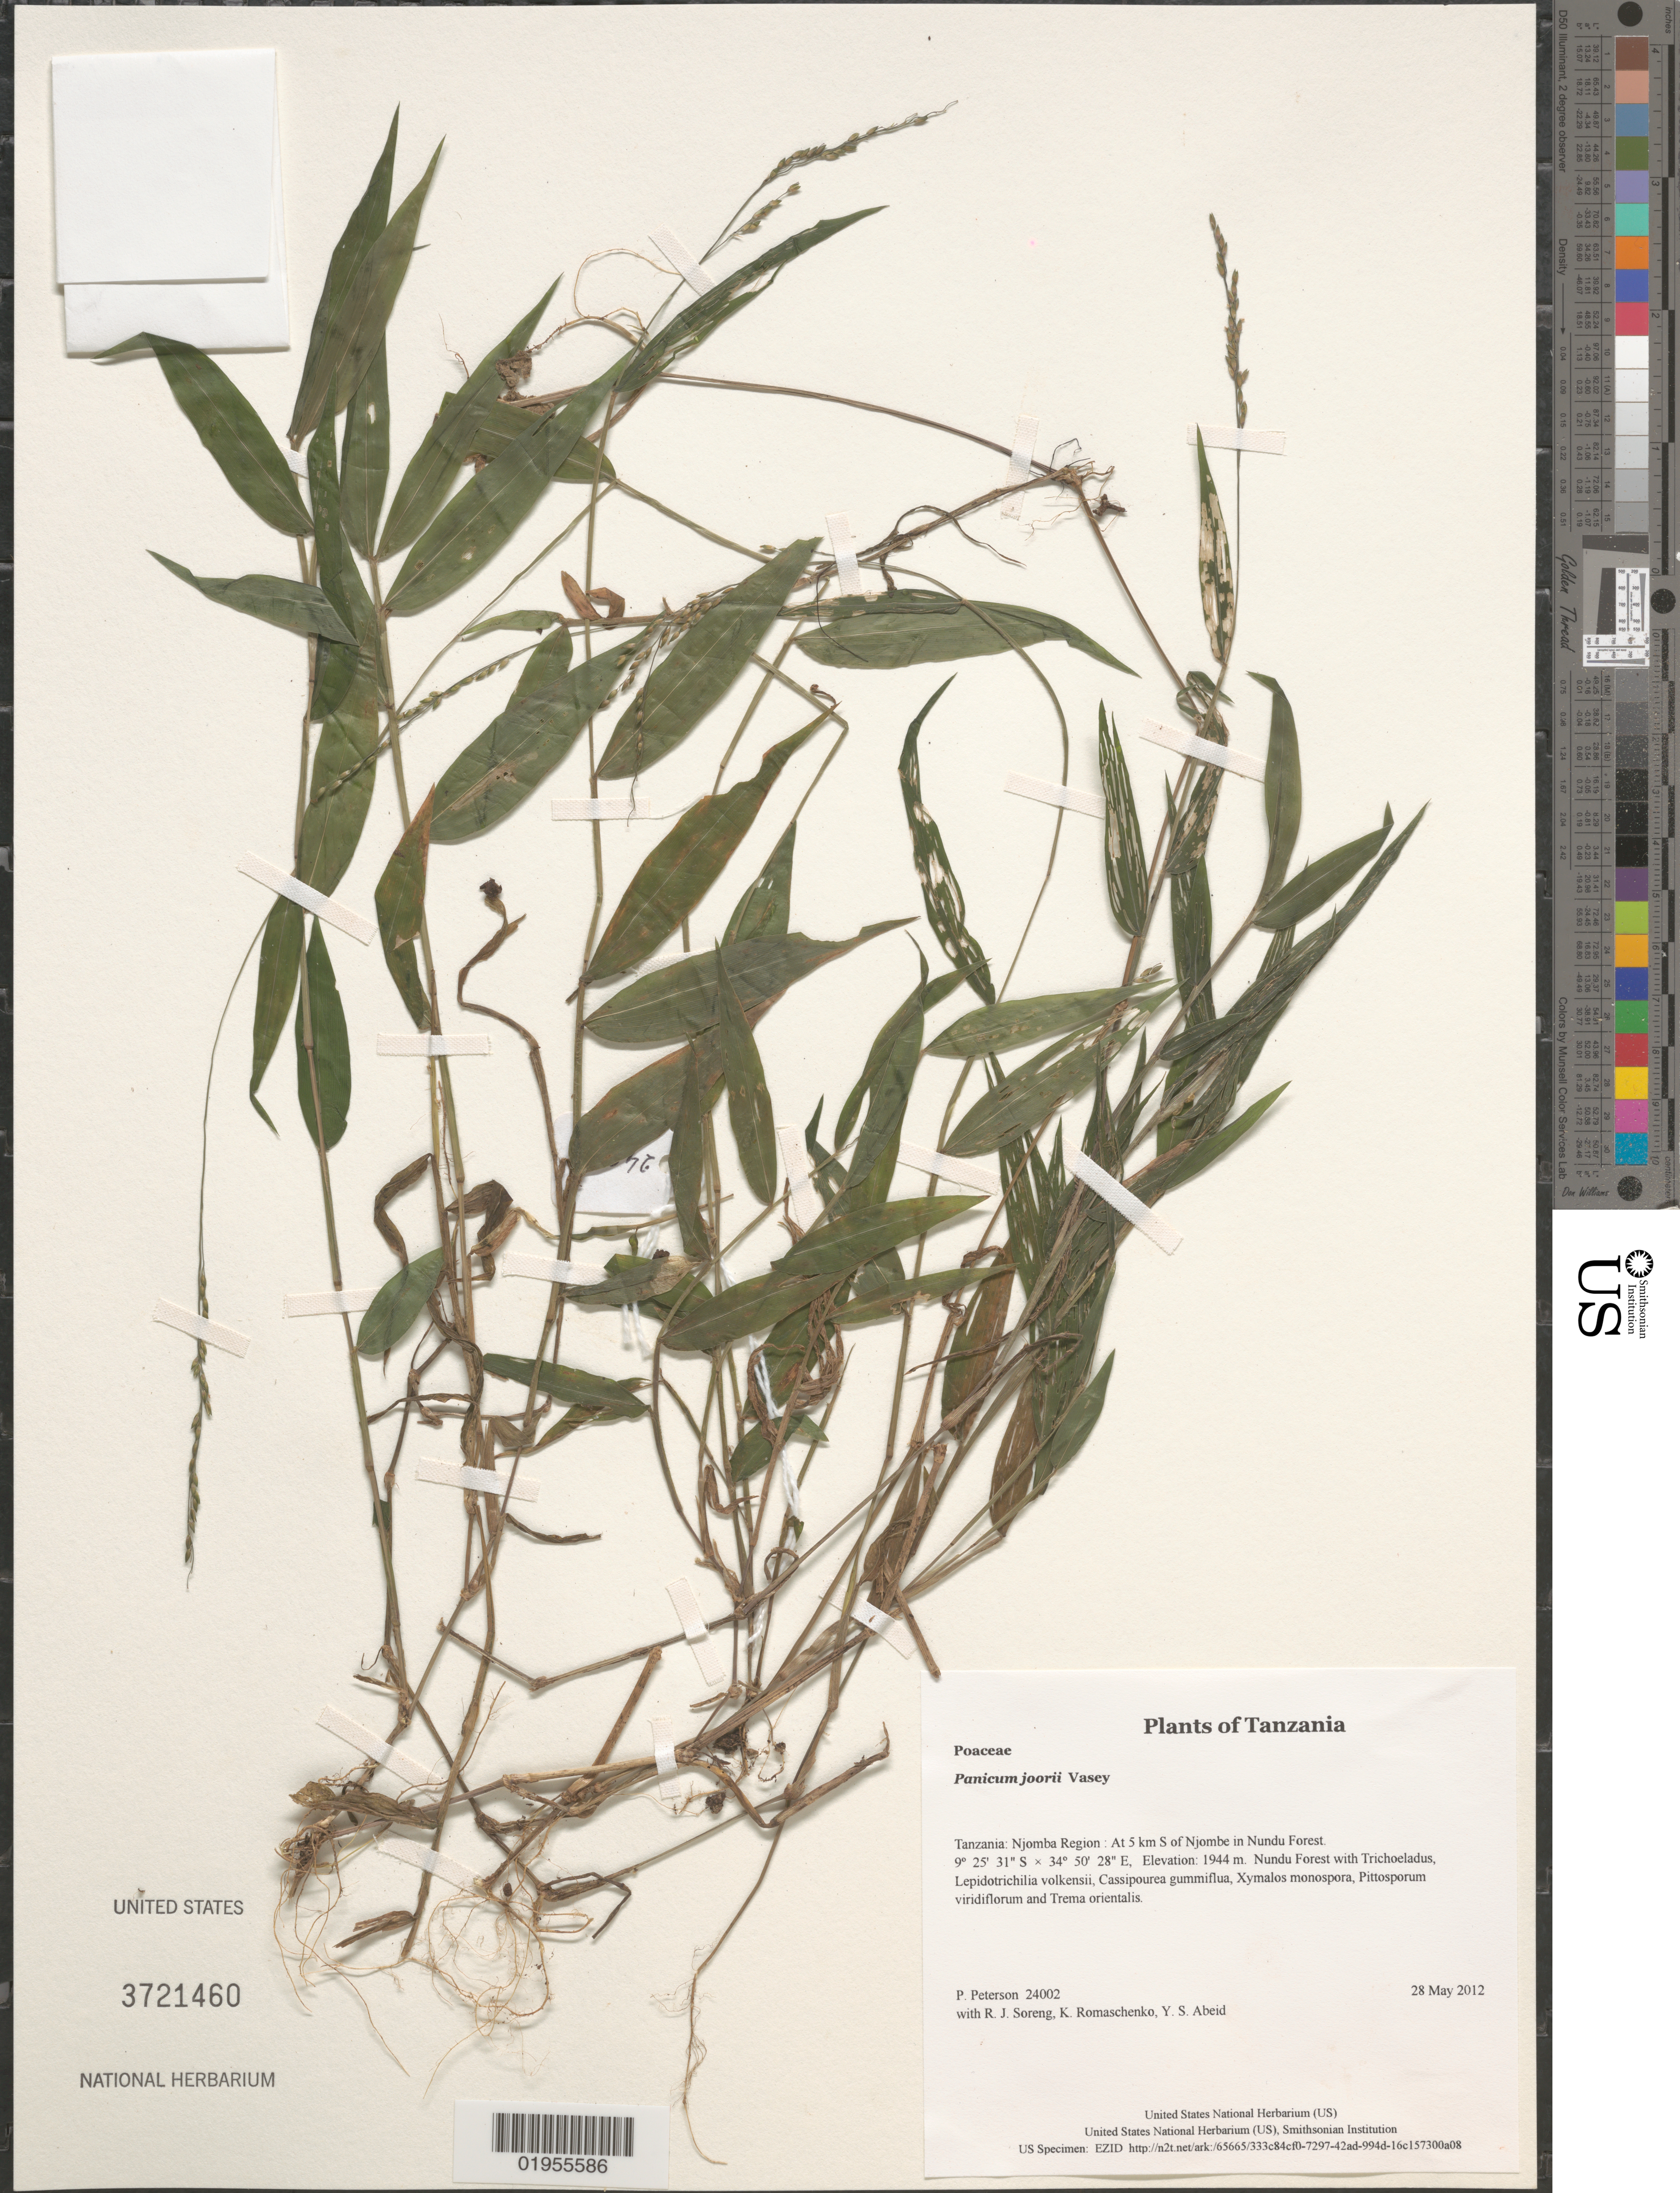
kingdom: Plantae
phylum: Tracheophyta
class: Liliopsida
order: Poales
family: Poaceae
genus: Panicum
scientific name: Panicum sp.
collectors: P. M. Peterson, R. J. Soreng, K. Romaschenko & Y. Abeid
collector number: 24002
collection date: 2012-05-28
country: Tanzania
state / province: Njombe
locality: At 5 km S of Njombe in Nundu Forest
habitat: Nundu Forest with Trichoeladus, Lepidotrichilia volkensii, Cassipourea gummiflua, Xymalos monospora, Pittosporum viridiflorum and Trema orientalis.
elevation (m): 1944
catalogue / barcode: US 3721460